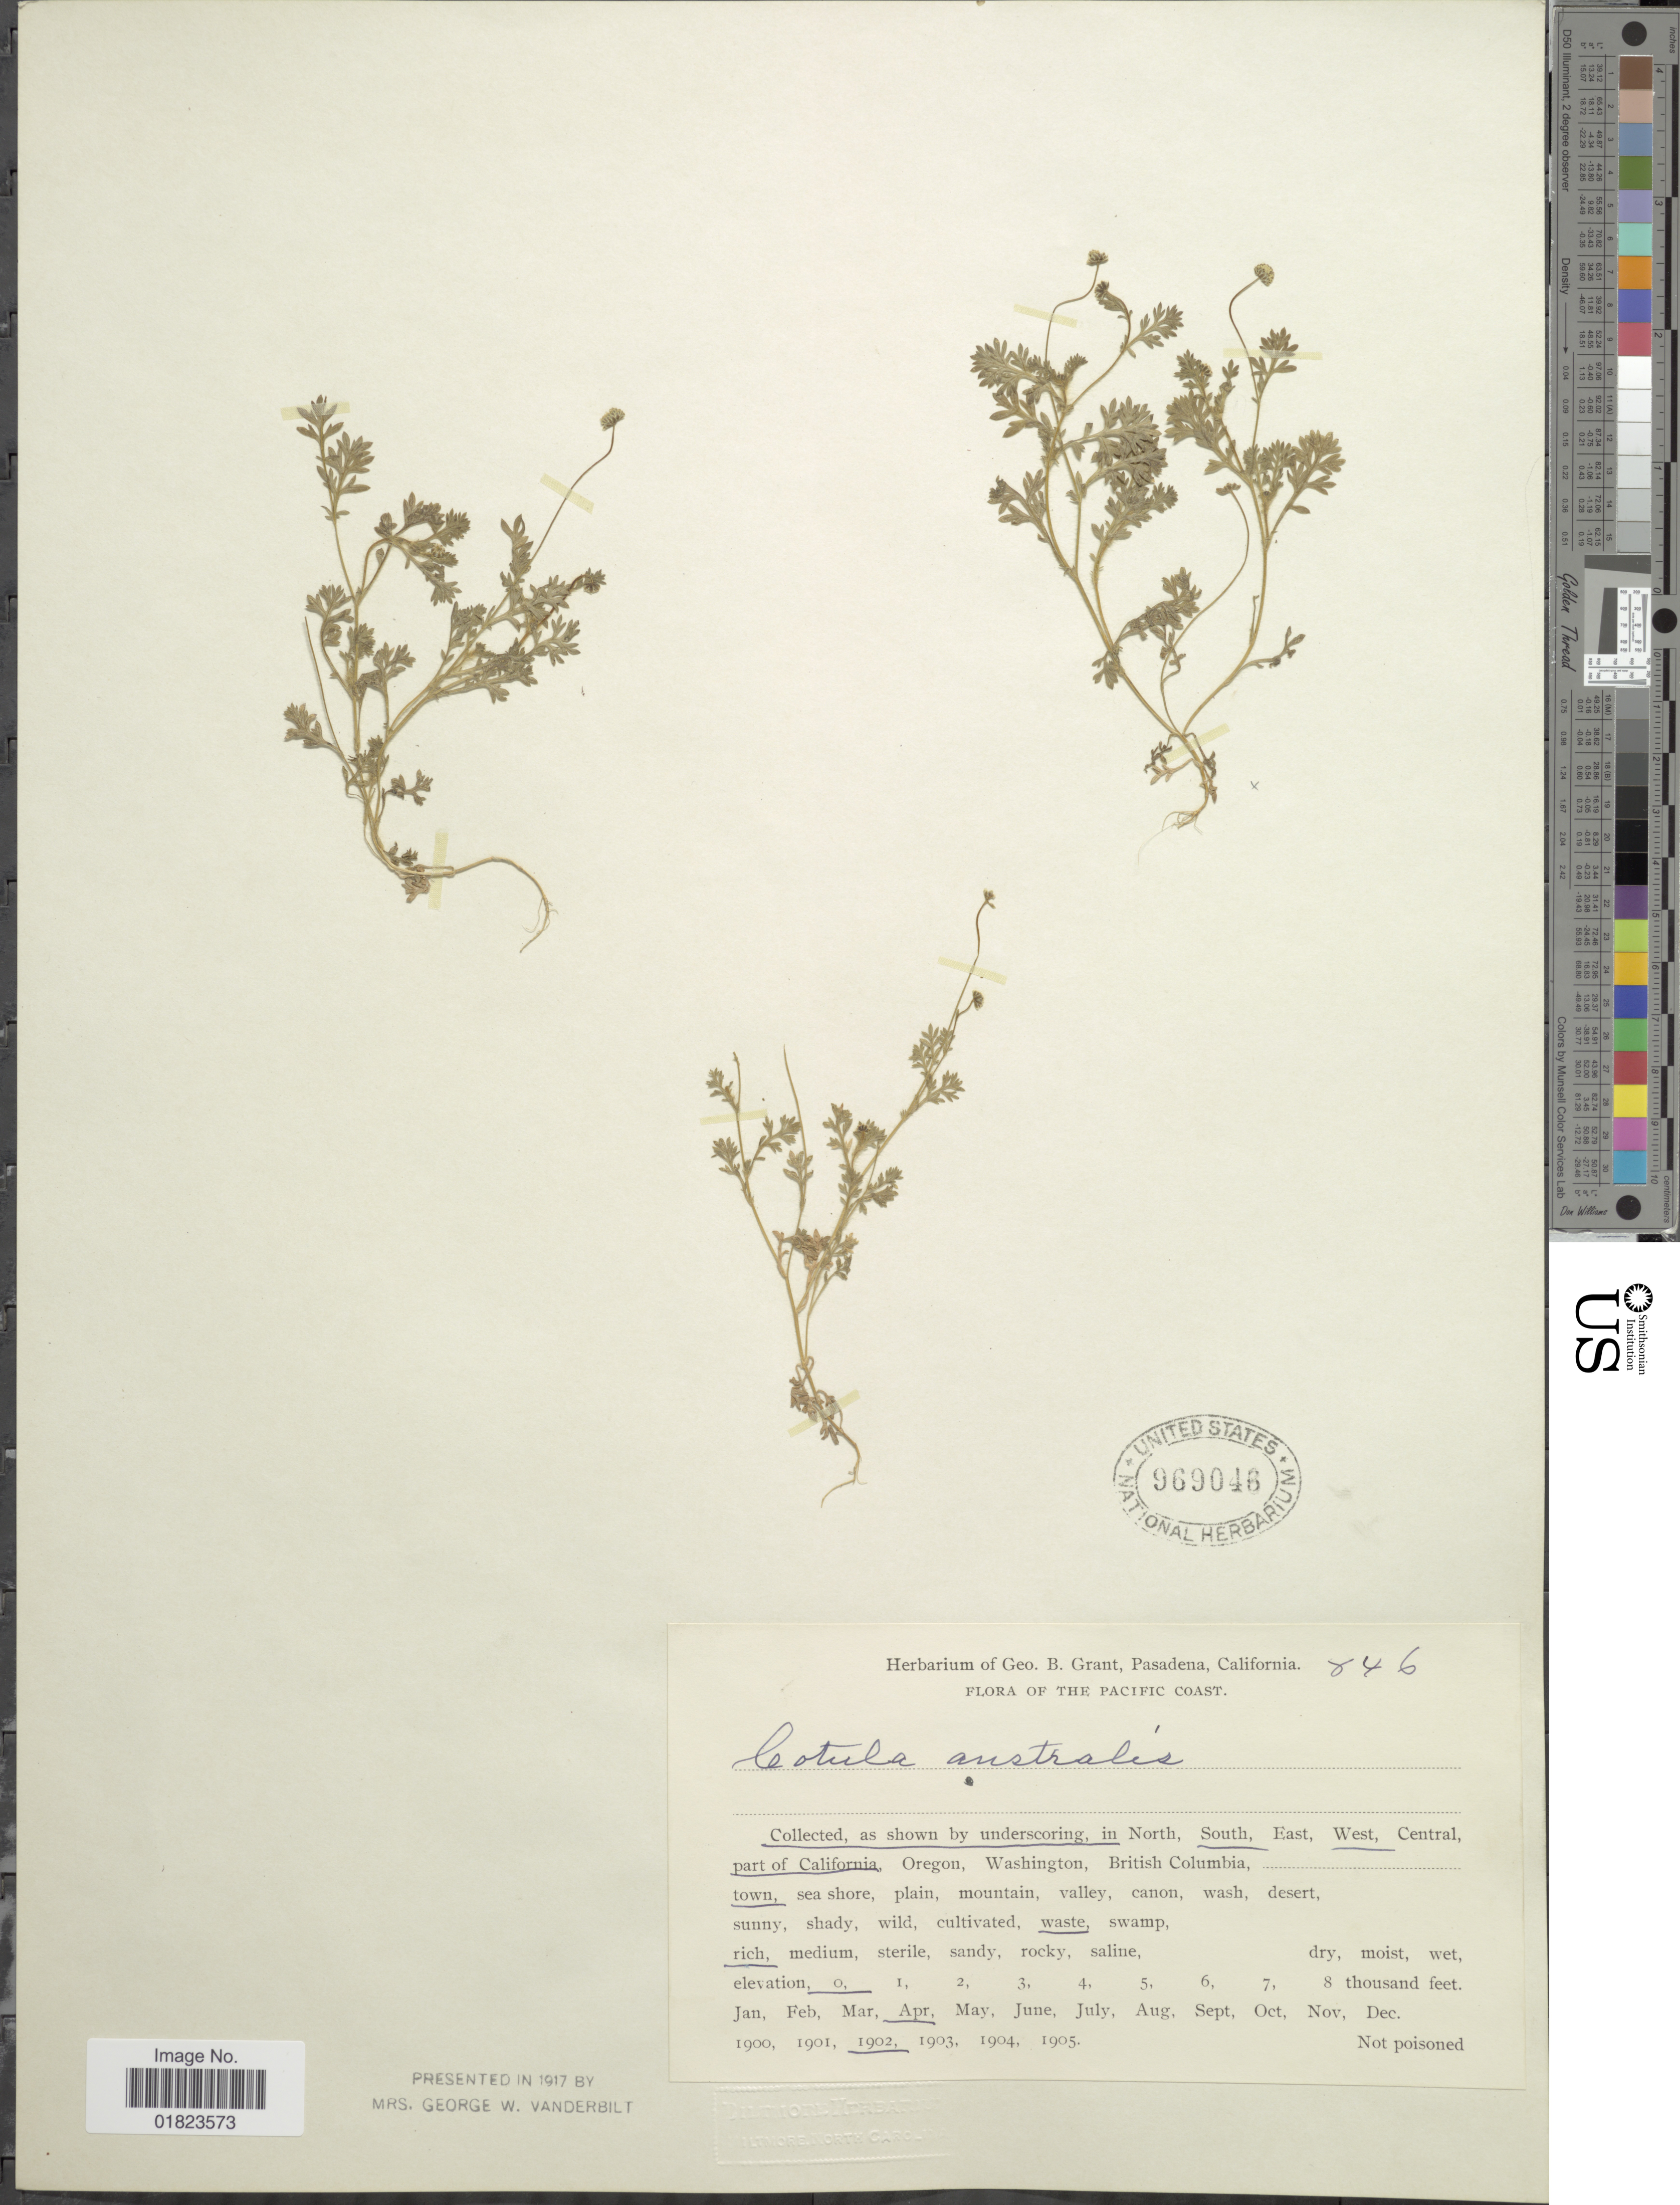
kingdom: Plantae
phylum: Tracheophyta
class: Magnoliopsida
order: Asterales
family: Asteraceae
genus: Cotula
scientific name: Cotula australis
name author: (Sieber ex Spreng.) Hook. f.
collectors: ex herb. G. B. Grant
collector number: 846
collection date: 1902-04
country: United States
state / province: California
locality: South West part of California.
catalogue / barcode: US 969046